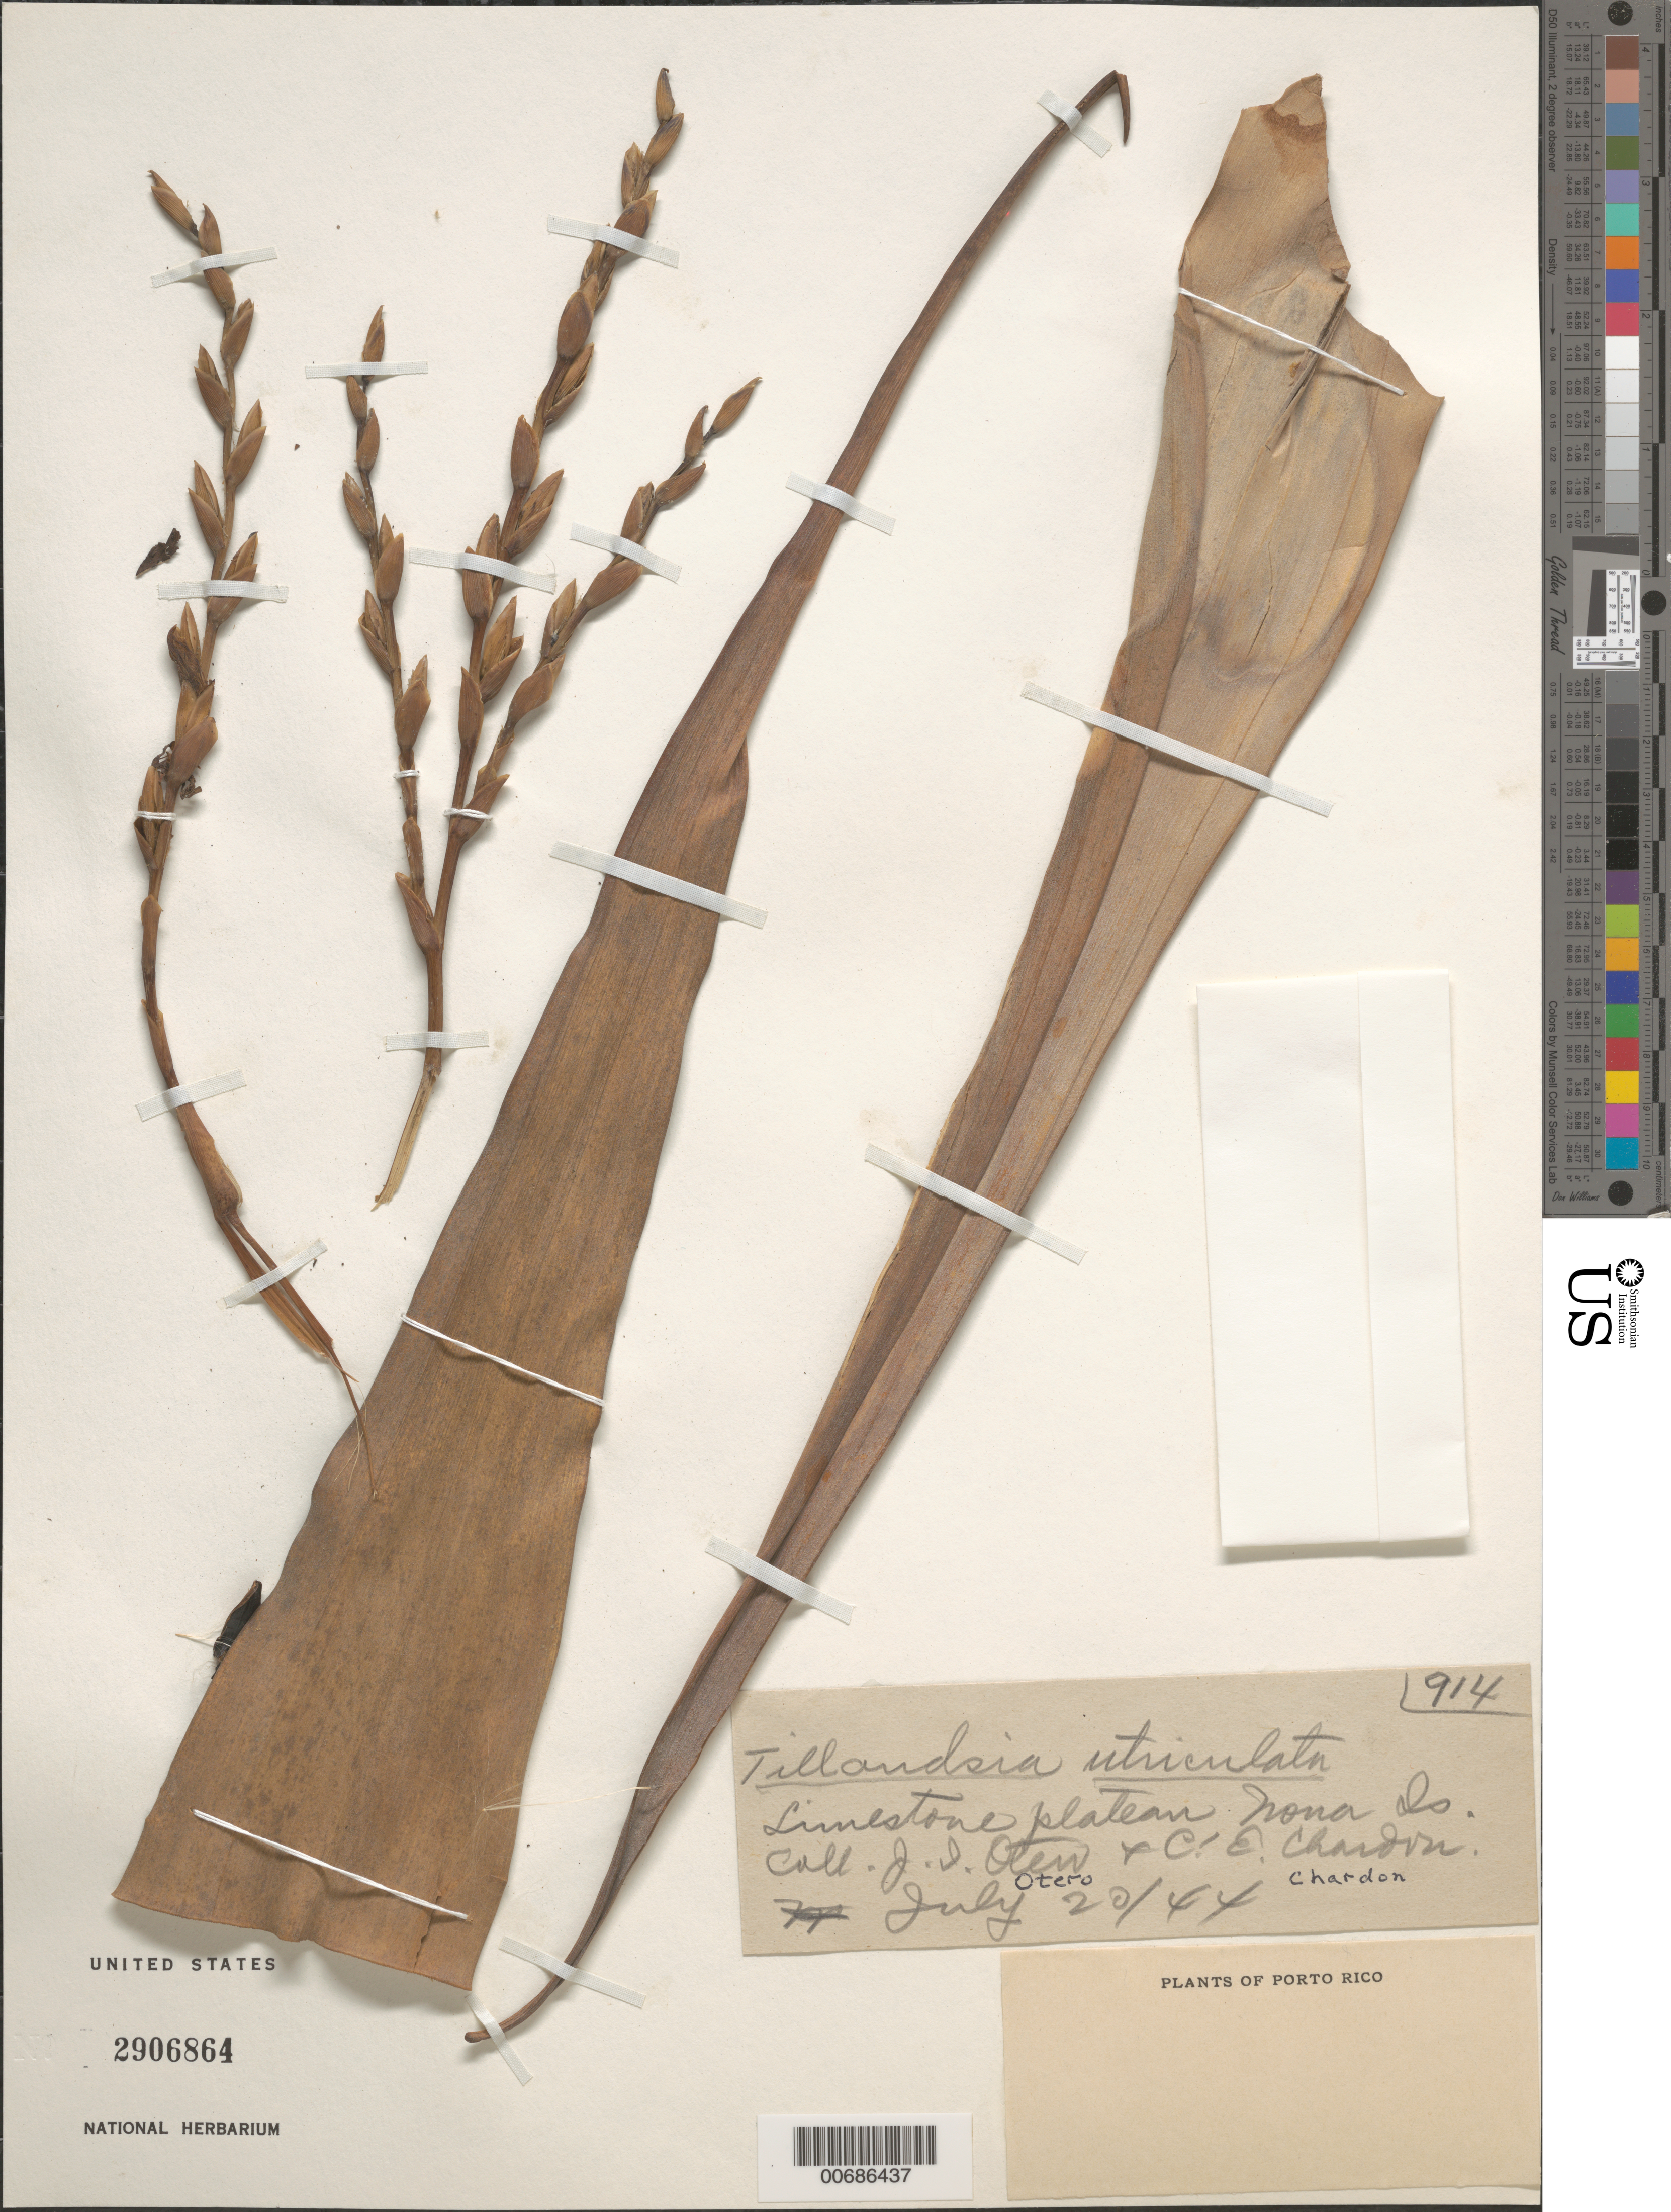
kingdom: Plantae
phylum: Tracheophyta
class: Liliopsida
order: Poales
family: Bromeliaceae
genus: Tillandsia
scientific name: Tillandsia utriculata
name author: L.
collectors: J. Otero & C. E. Chardón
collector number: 914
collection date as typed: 20 Jul 1944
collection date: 1944-07-20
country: Puerto Rico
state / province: Mayaguëz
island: Mona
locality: Mona I.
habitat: limestone plateau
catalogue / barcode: US 2906864